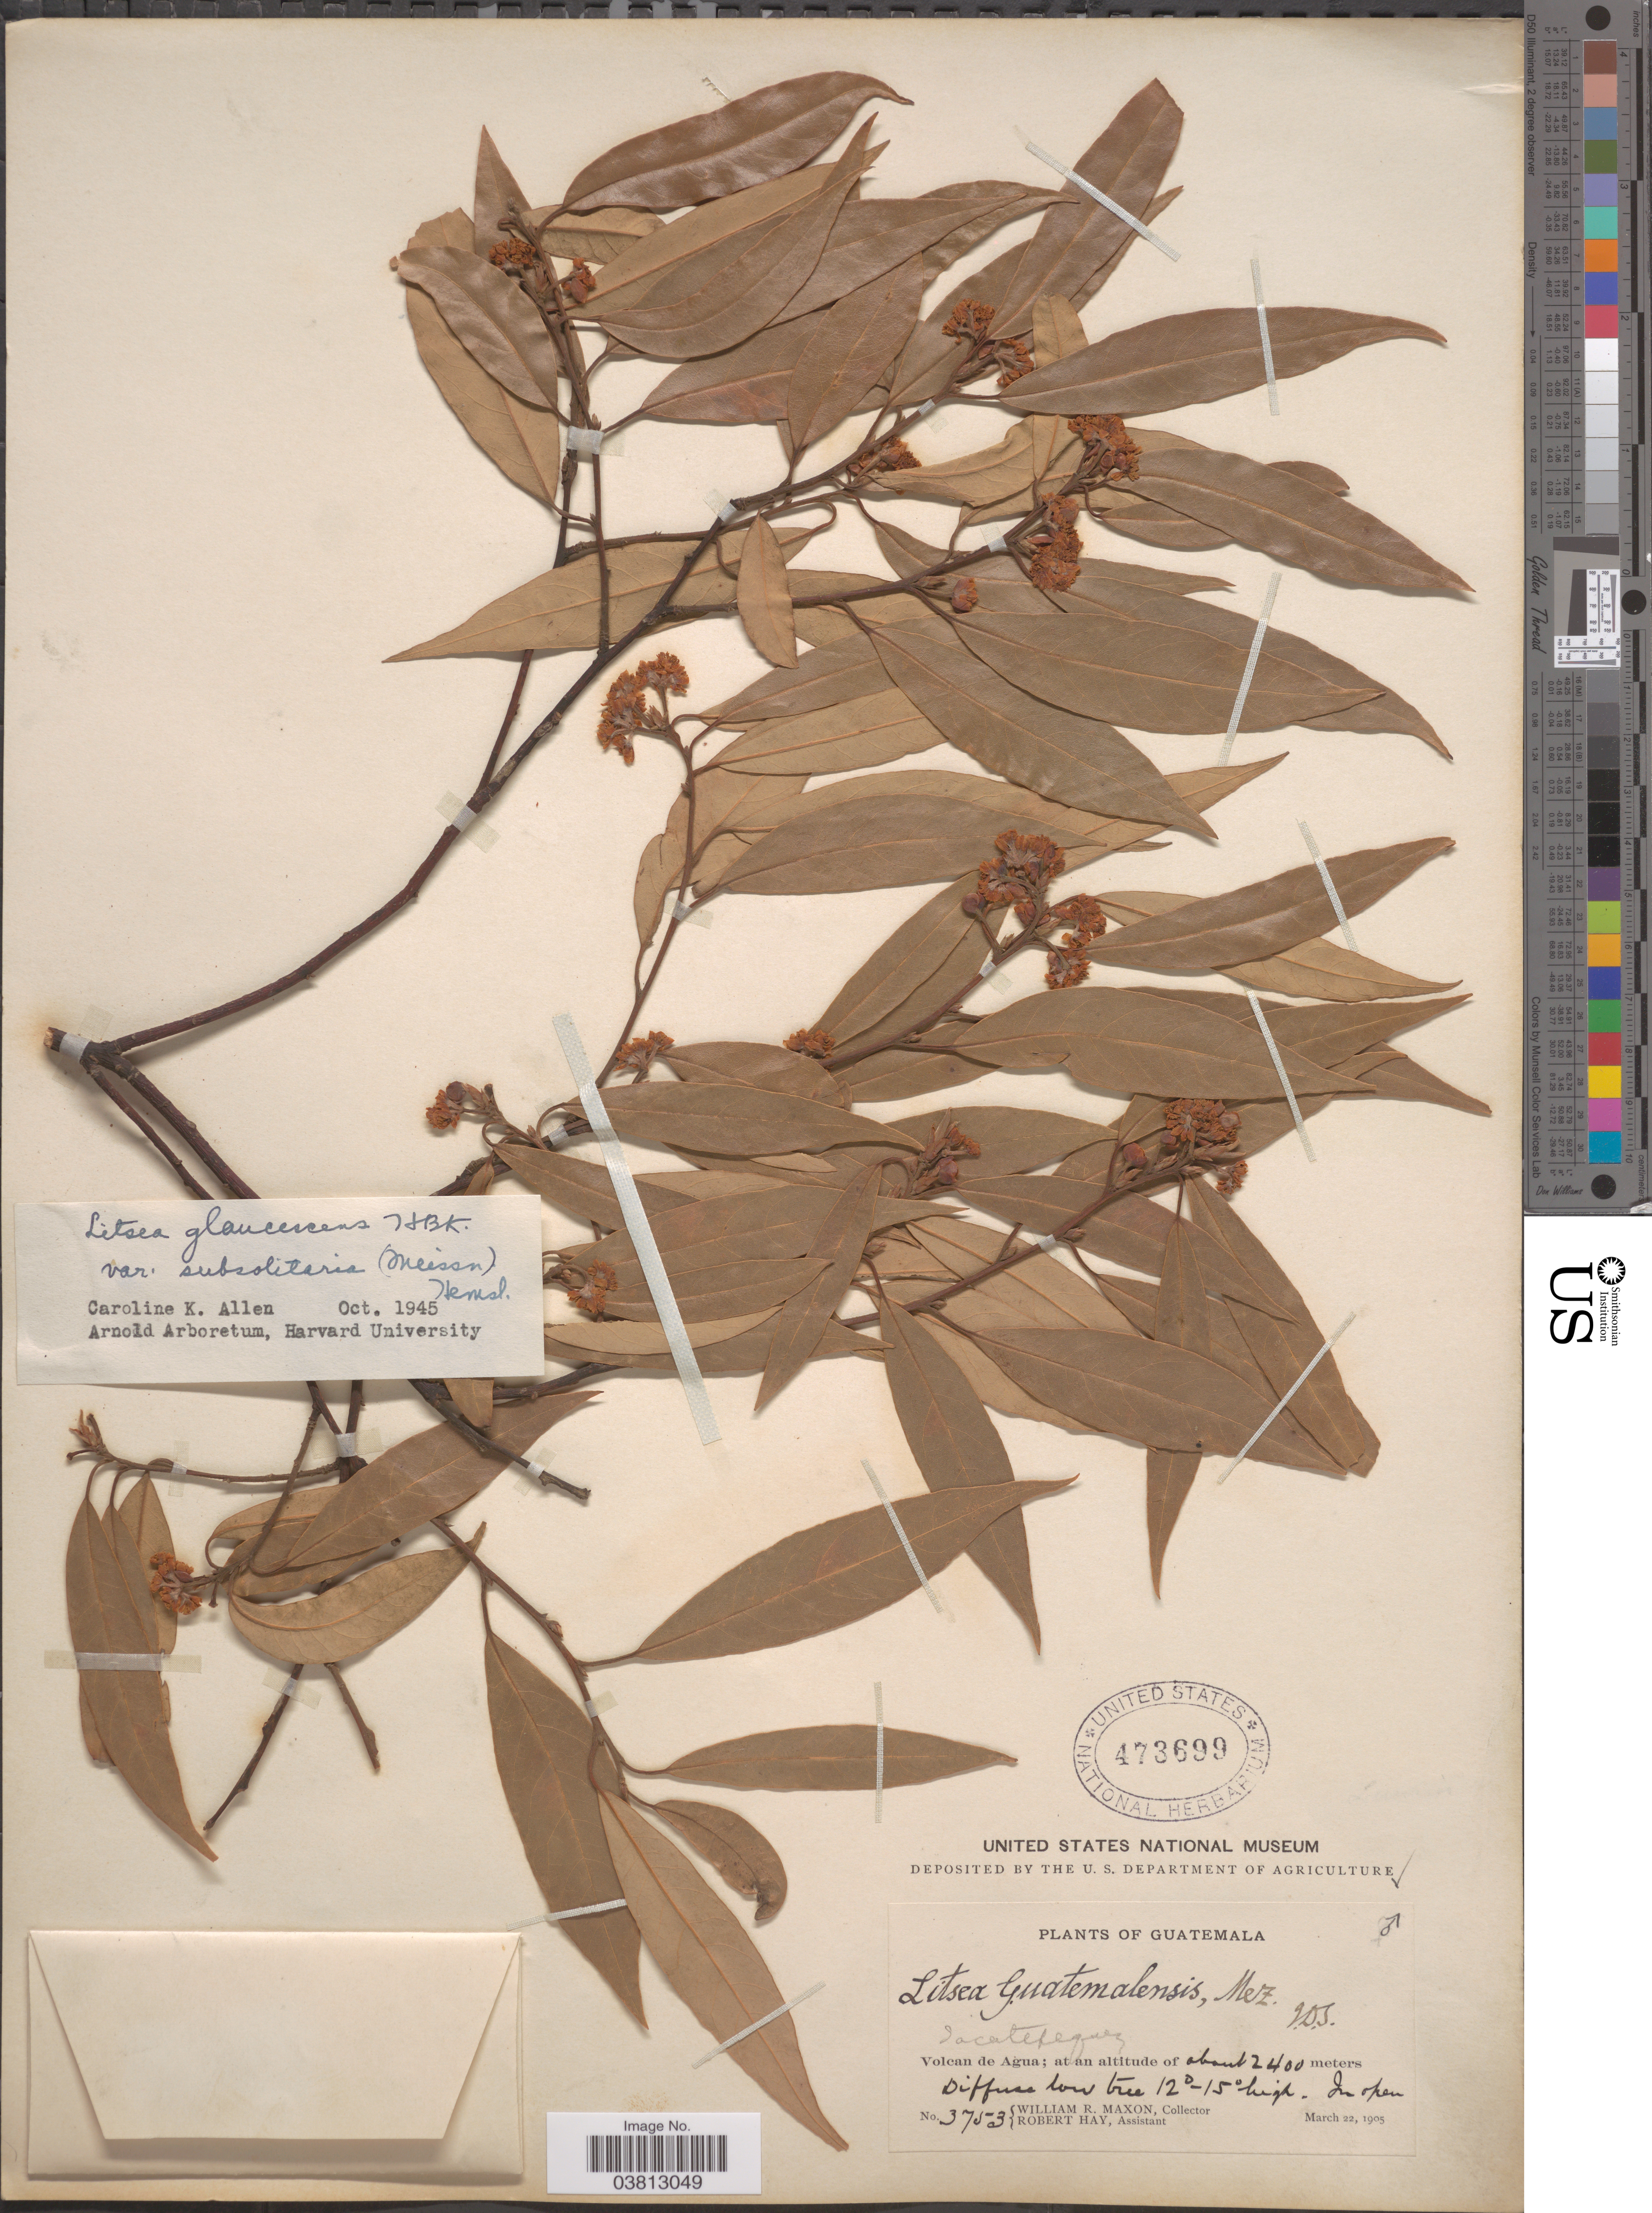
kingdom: Plantae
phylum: Tracheophyta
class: Magnoliopsida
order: Laurales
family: Lauraceae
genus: Litsea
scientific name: Litsea glaucescens var. subsolitaria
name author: Kunth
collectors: W. R. Maxon & R. Hay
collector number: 3753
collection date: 1905-03-22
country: Guatemala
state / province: Sacatepequez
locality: Volcan de Agua.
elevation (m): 2400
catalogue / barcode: US 473699